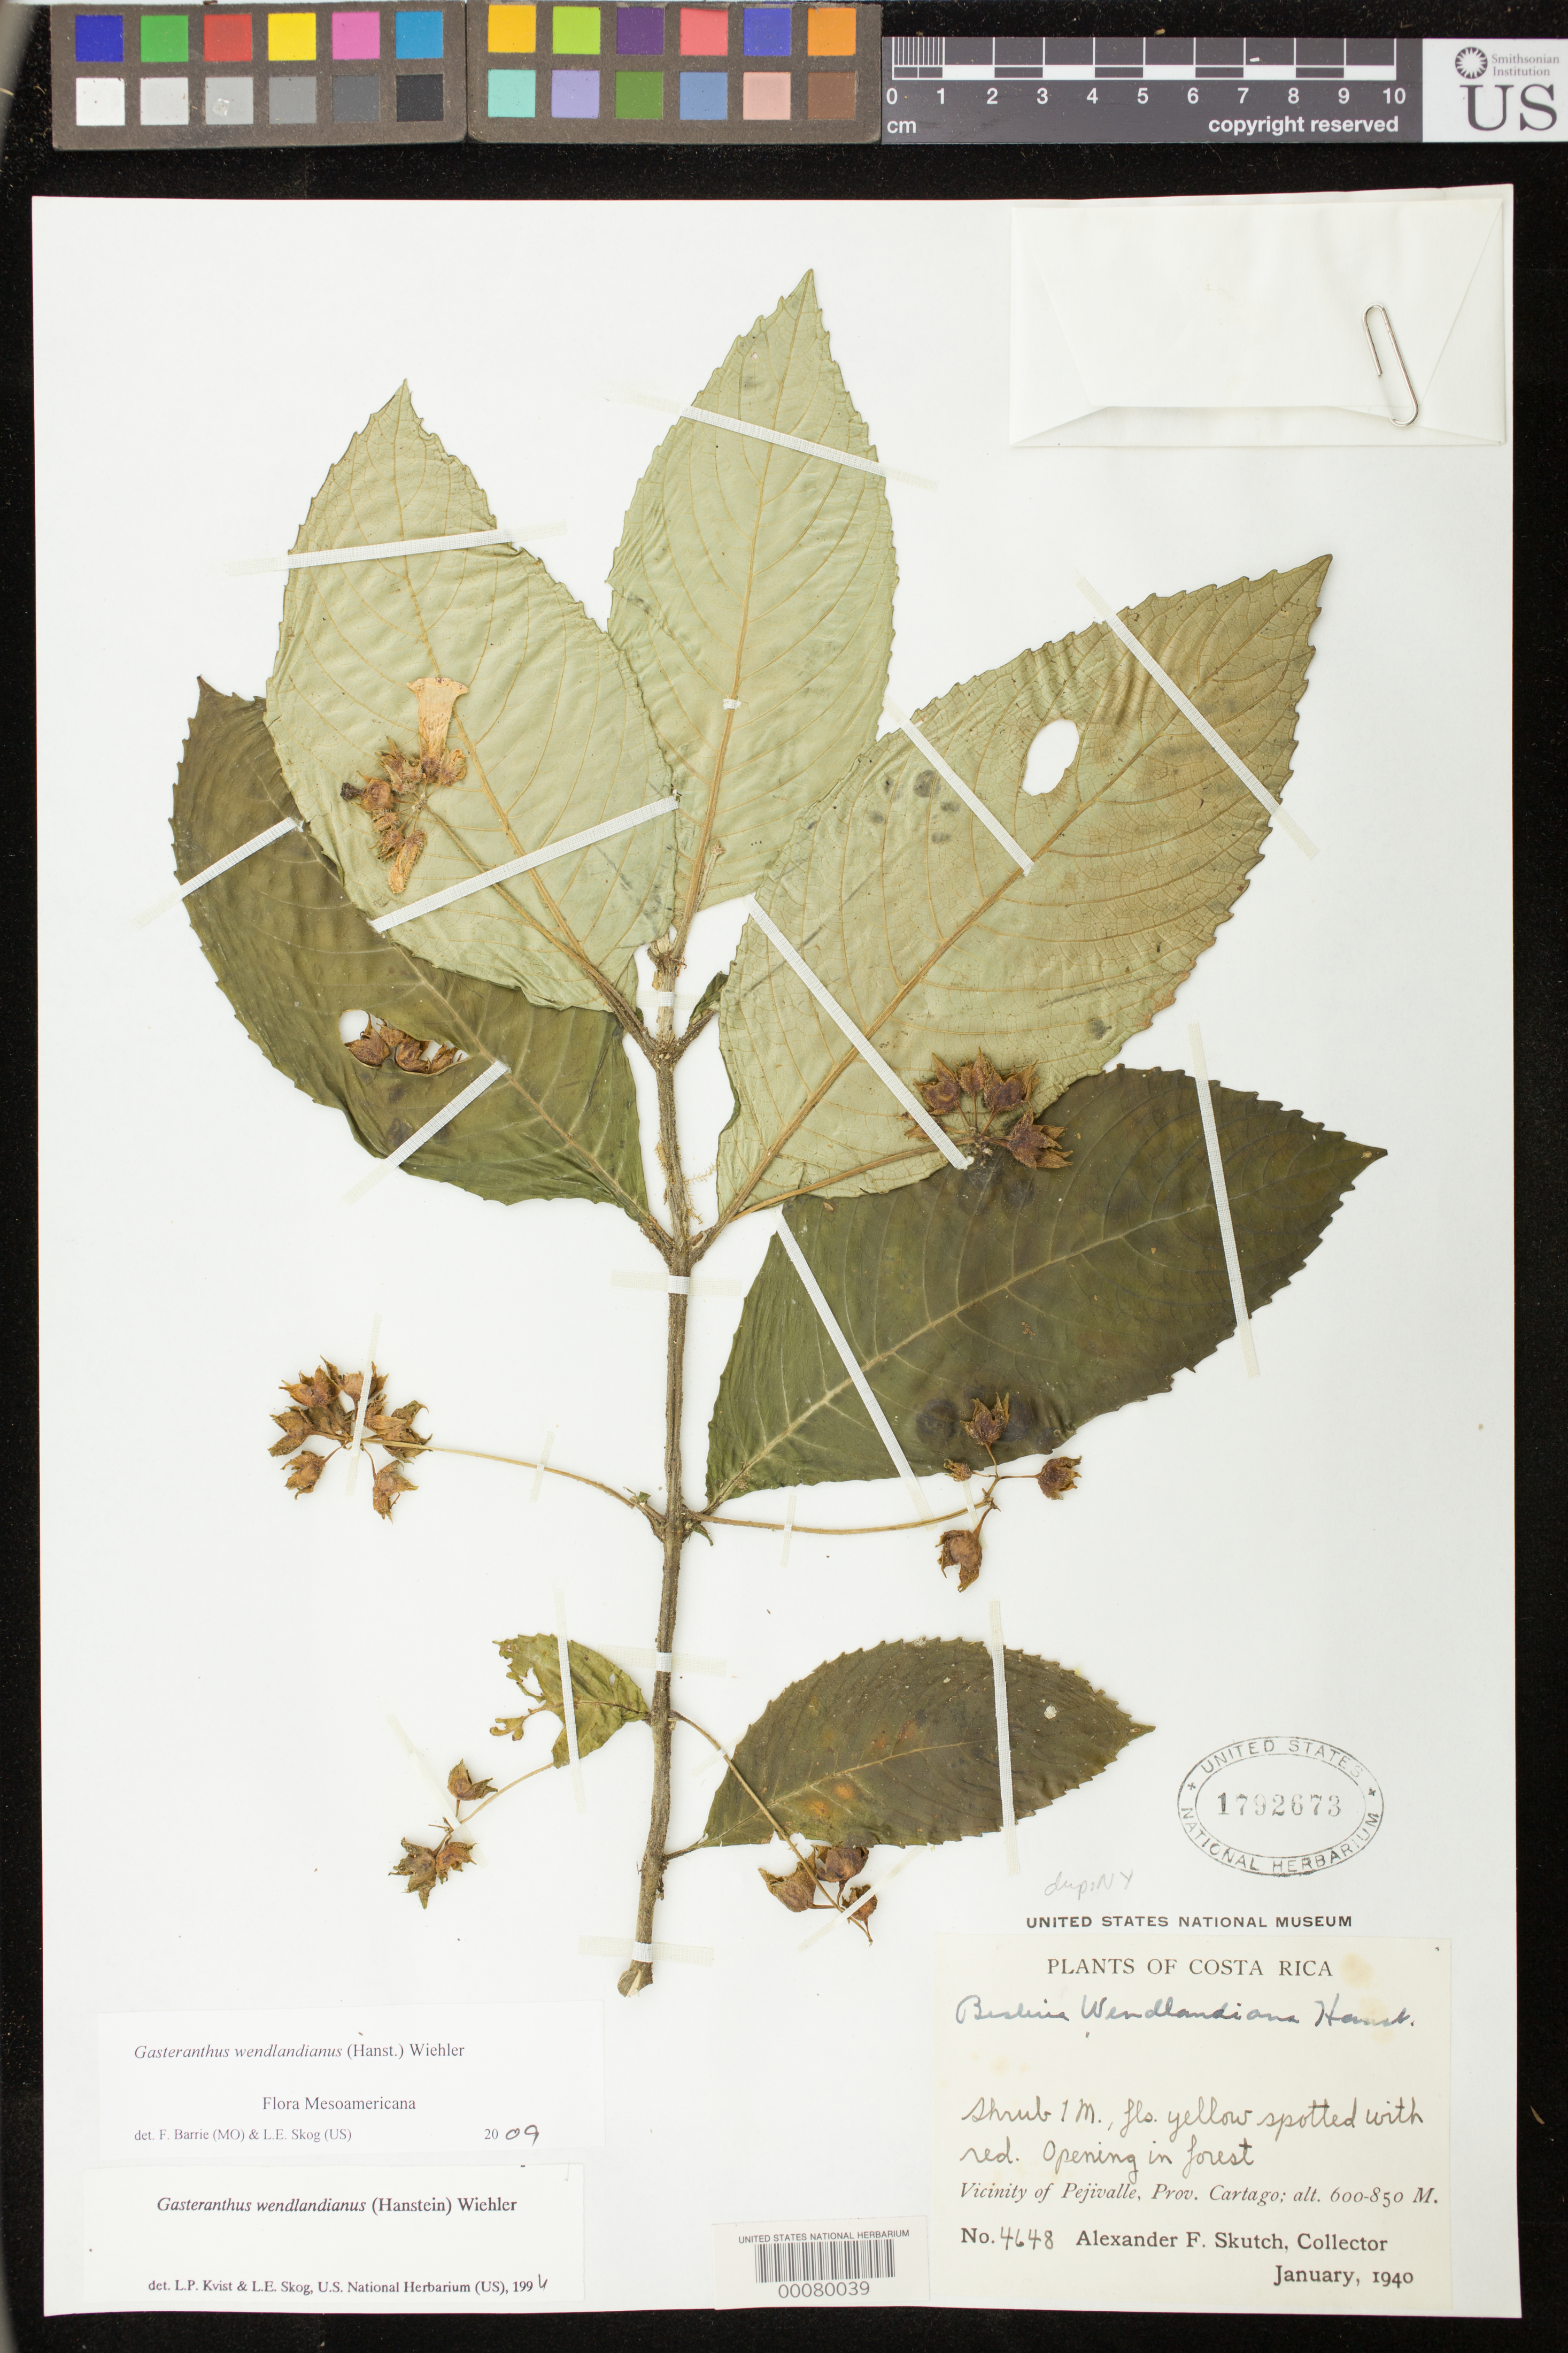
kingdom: Plantae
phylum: Tracheophyta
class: Magnoliopsida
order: Lamiales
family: Gesneriaceae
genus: Gasteranthus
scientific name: Gasteranthus wendlandianus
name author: (Hanst.) Wiehler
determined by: Skog, Laurence E.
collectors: A. F. Skutch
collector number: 4648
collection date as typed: Jan 1940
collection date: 1940-01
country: Costa Rica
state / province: Cartago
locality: Vicinity of Pejivalle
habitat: Opening in forest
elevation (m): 600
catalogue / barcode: US 1792673